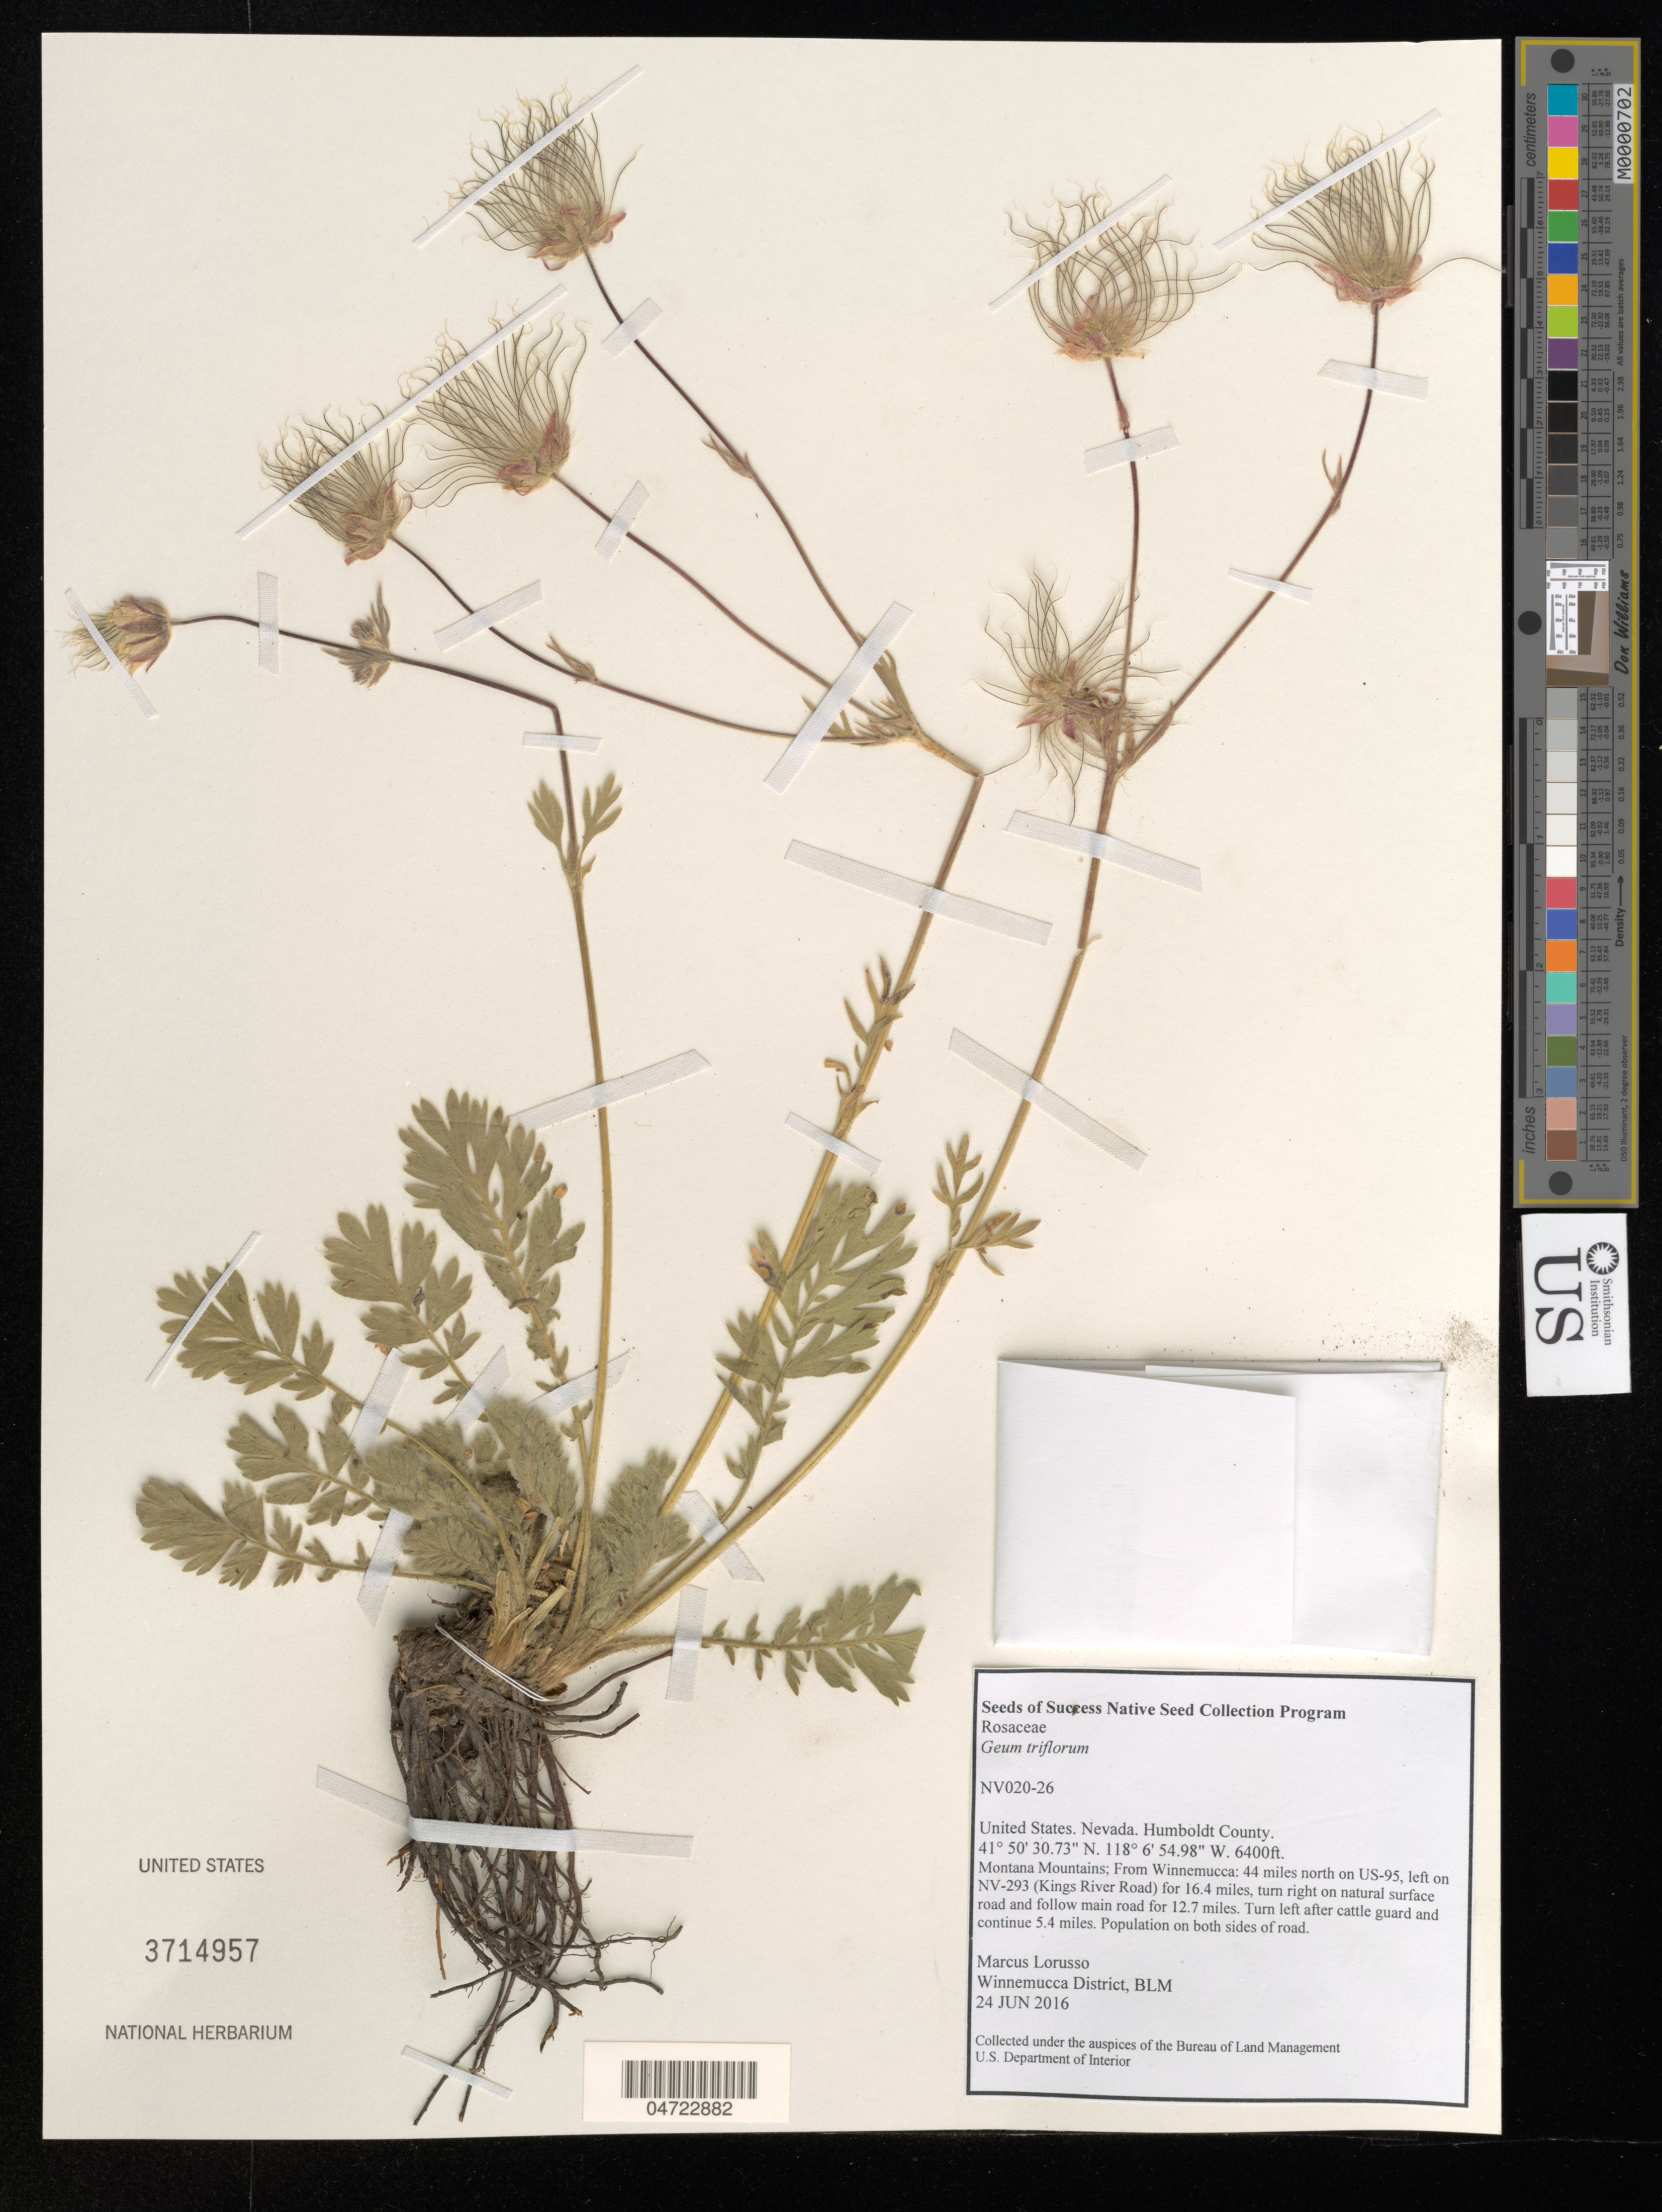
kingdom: Plantae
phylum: Tracheophyta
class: Magnoliopsida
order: Rosales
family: Rosaceae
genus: Geum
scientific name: Geum triflorum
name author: Pursh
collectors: M. Lorusso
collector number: NV020-26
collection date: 2016-06-24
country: United States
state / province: Nevada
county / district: Humboldt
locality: Humboldt County. Montana Mountains; From Winnemucca: 44 miles north on US-95, left on NV-293 (Kings River Road) for 16.4 miles, turn right on natural surface road and follow main road for 12.7 miles. Turn left after cattle guard and continue 5.4 miles. Population on both sides of road.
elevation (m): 1951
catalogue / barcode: US 3714957